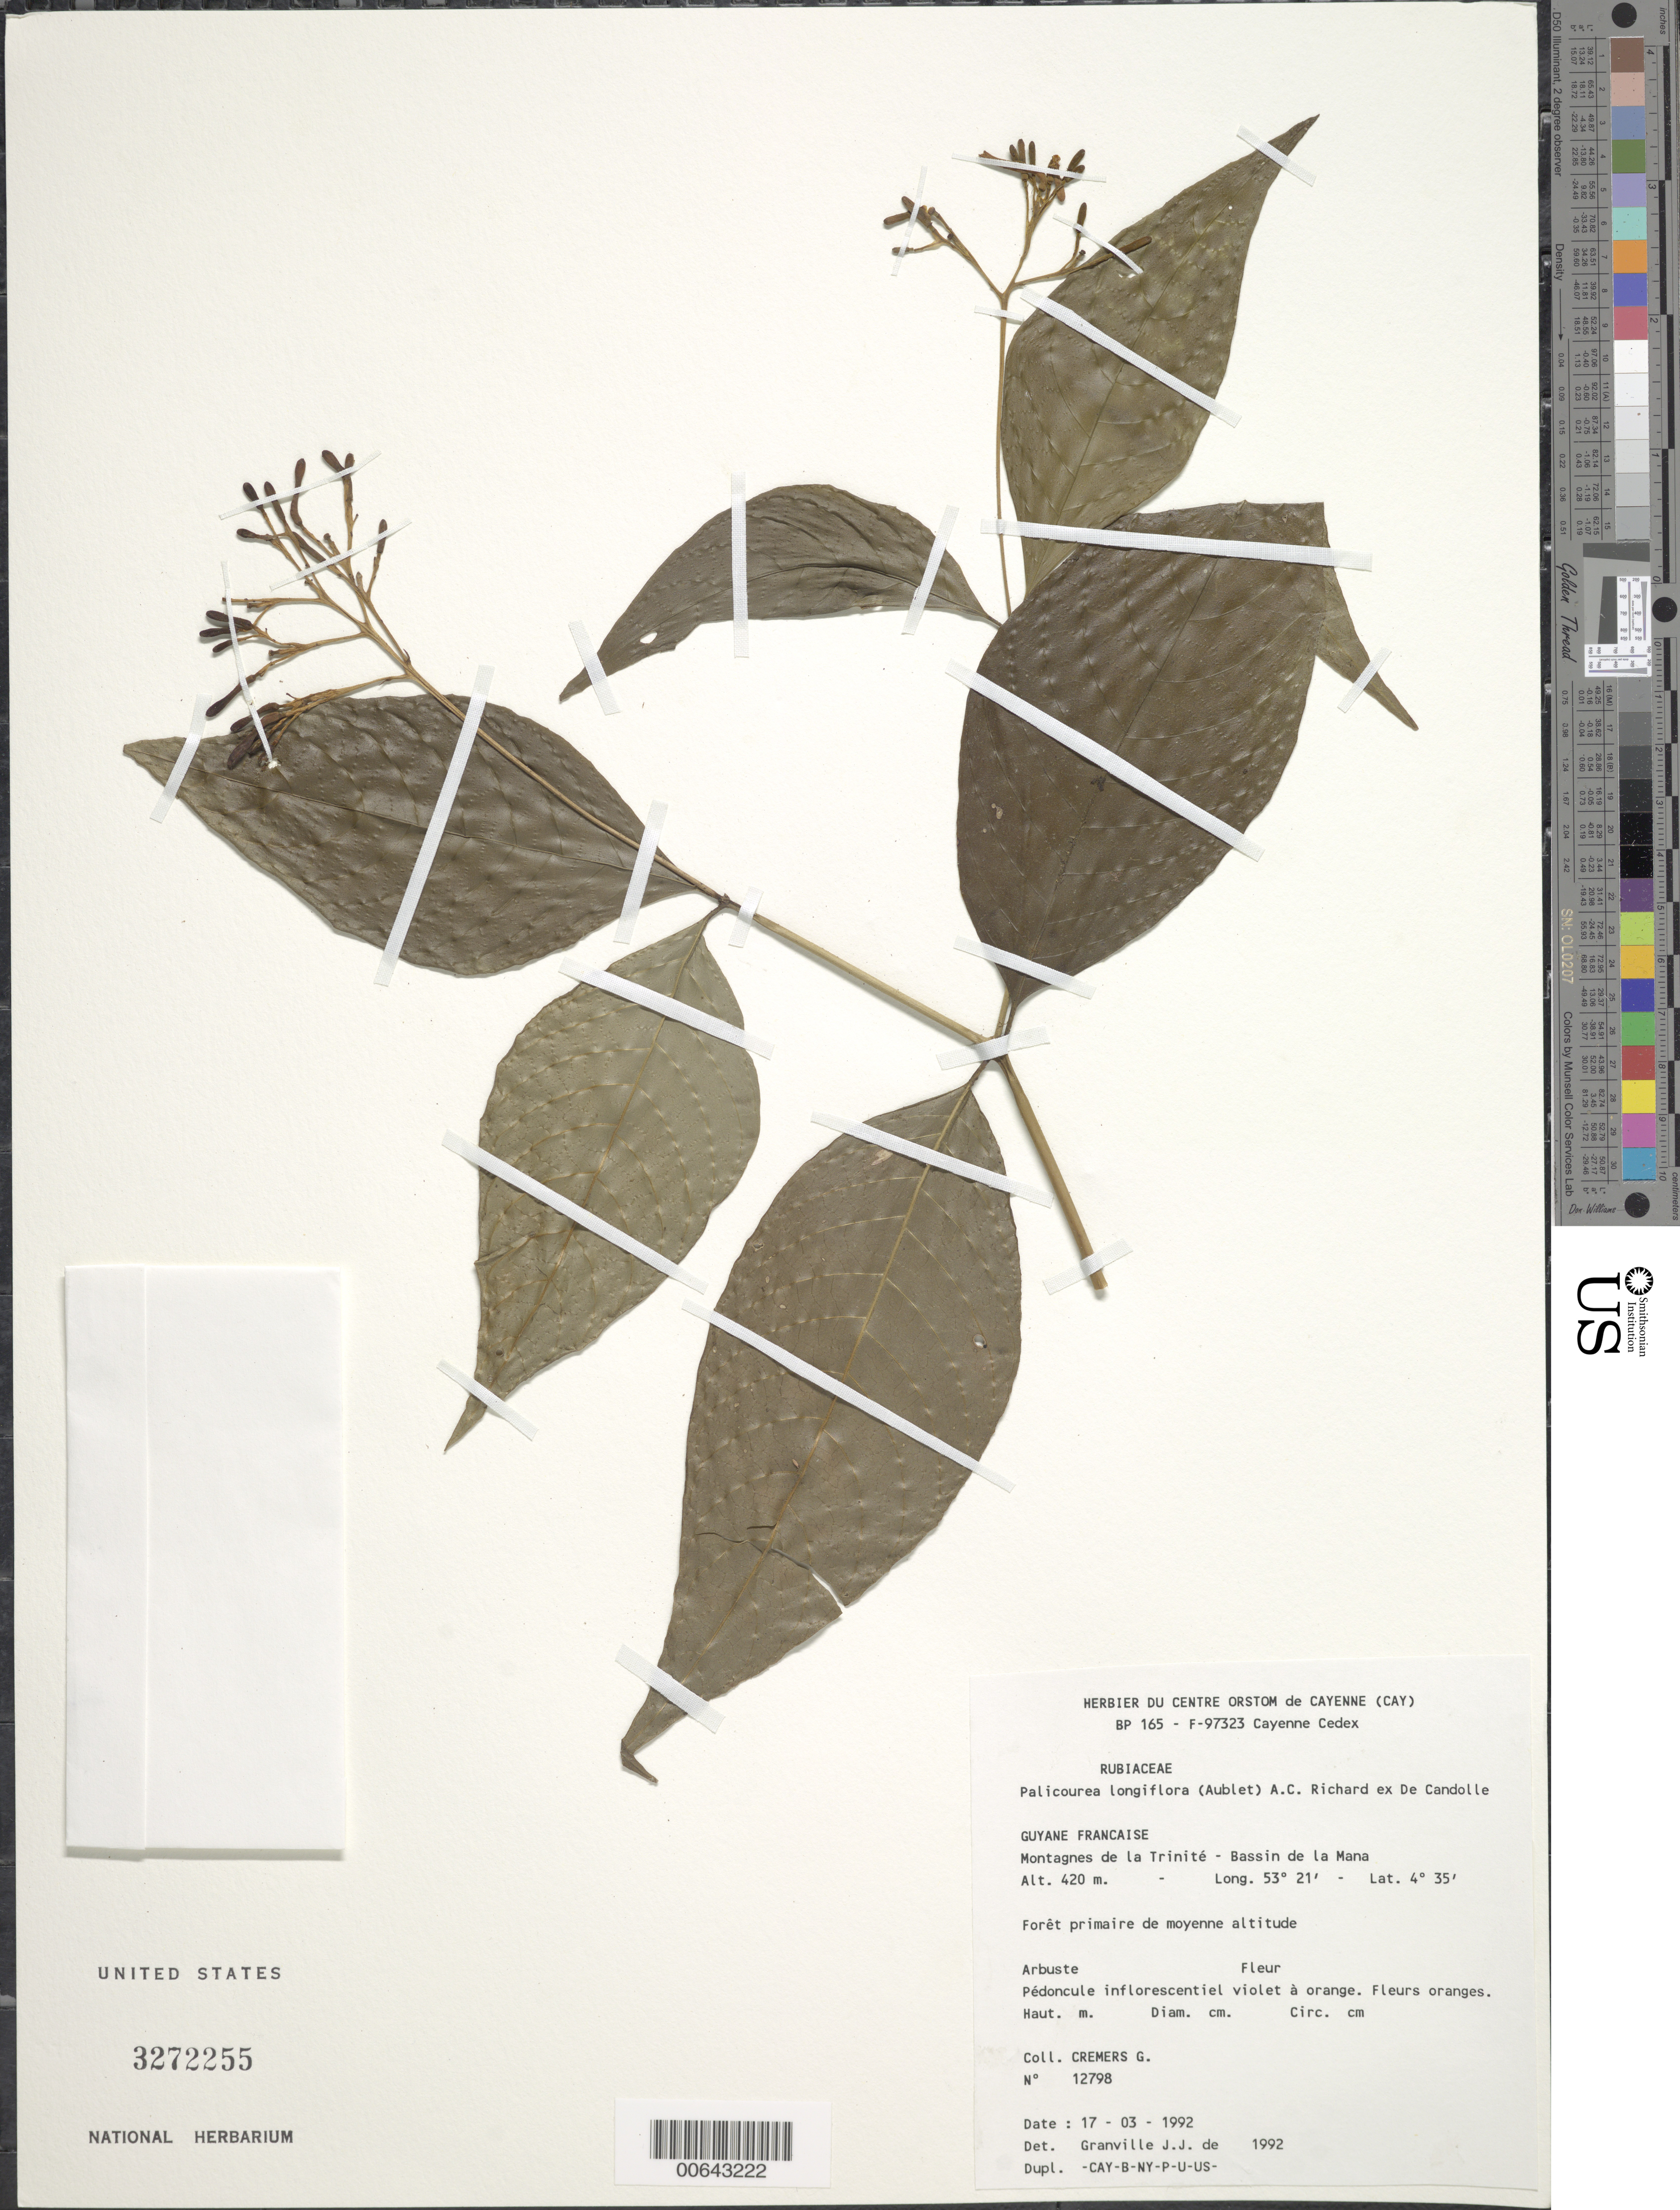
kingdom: Plantae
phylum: Tracheophyta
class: Magnoliopsida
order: Gentianales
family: Rubiaceae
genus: Palicourea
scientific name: Palicourea longiflora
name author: (Aubl.) A. Rich.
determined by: Granville, J. J. de, (CAY), Institut de Recherche pour le Developpement (IRD) (FRENCH GUIANA)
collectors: G. Cremers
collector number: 12798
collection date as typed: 17-Mar-92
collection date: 1992-03-17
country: French Guiana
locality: Montagnes de la Trinité, Bassin de la Mana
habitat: Forêt primaire de moyenne altitude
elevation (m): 420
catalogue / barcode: US 3272255